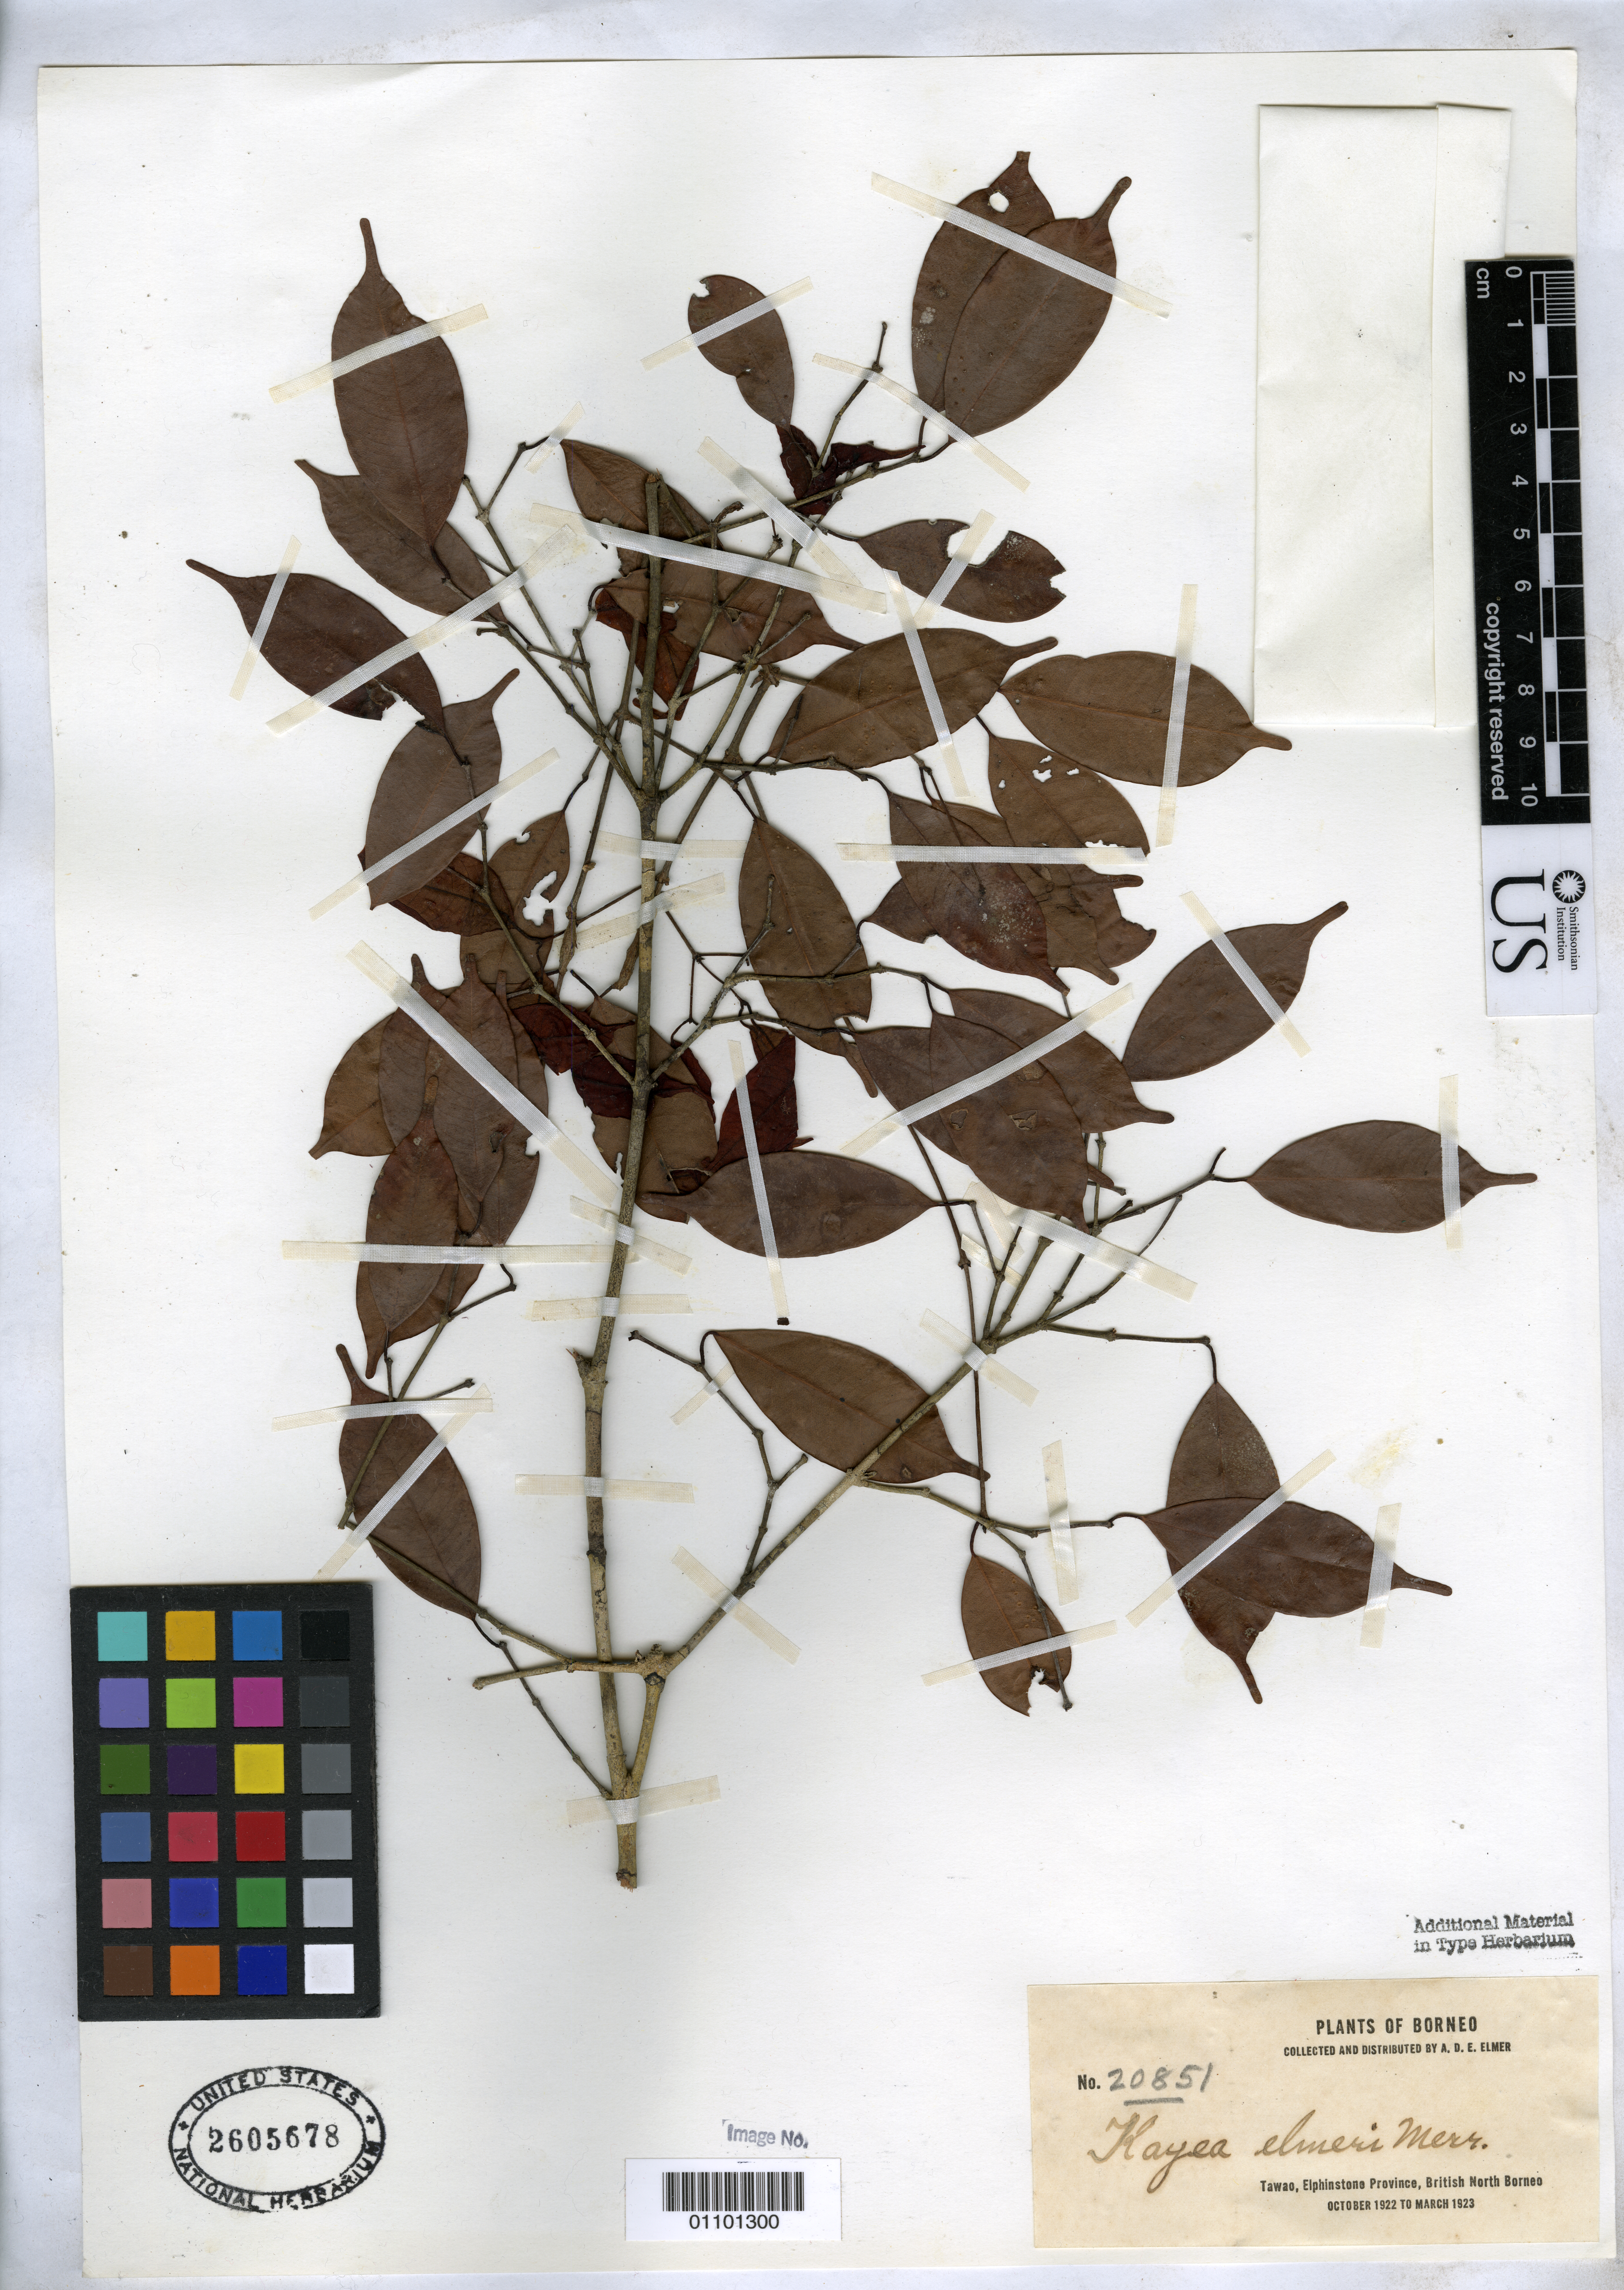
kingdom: Plantae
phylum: Tracheophyta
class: Magnoliopsida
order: Malpighiales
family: Calophyllaceae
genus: Kayea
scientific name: Kayea elmeri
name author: Merr.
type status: Isotype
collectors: A. D. E. Elmer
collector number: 20851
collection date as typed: Oct 1922 to -- Mar 1923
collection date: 1922-10/1923-03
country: Malaysia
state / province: Sabah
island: Borneo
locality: Tawao, Elphinstone Province, British North Borneo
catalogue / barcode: US 2605678